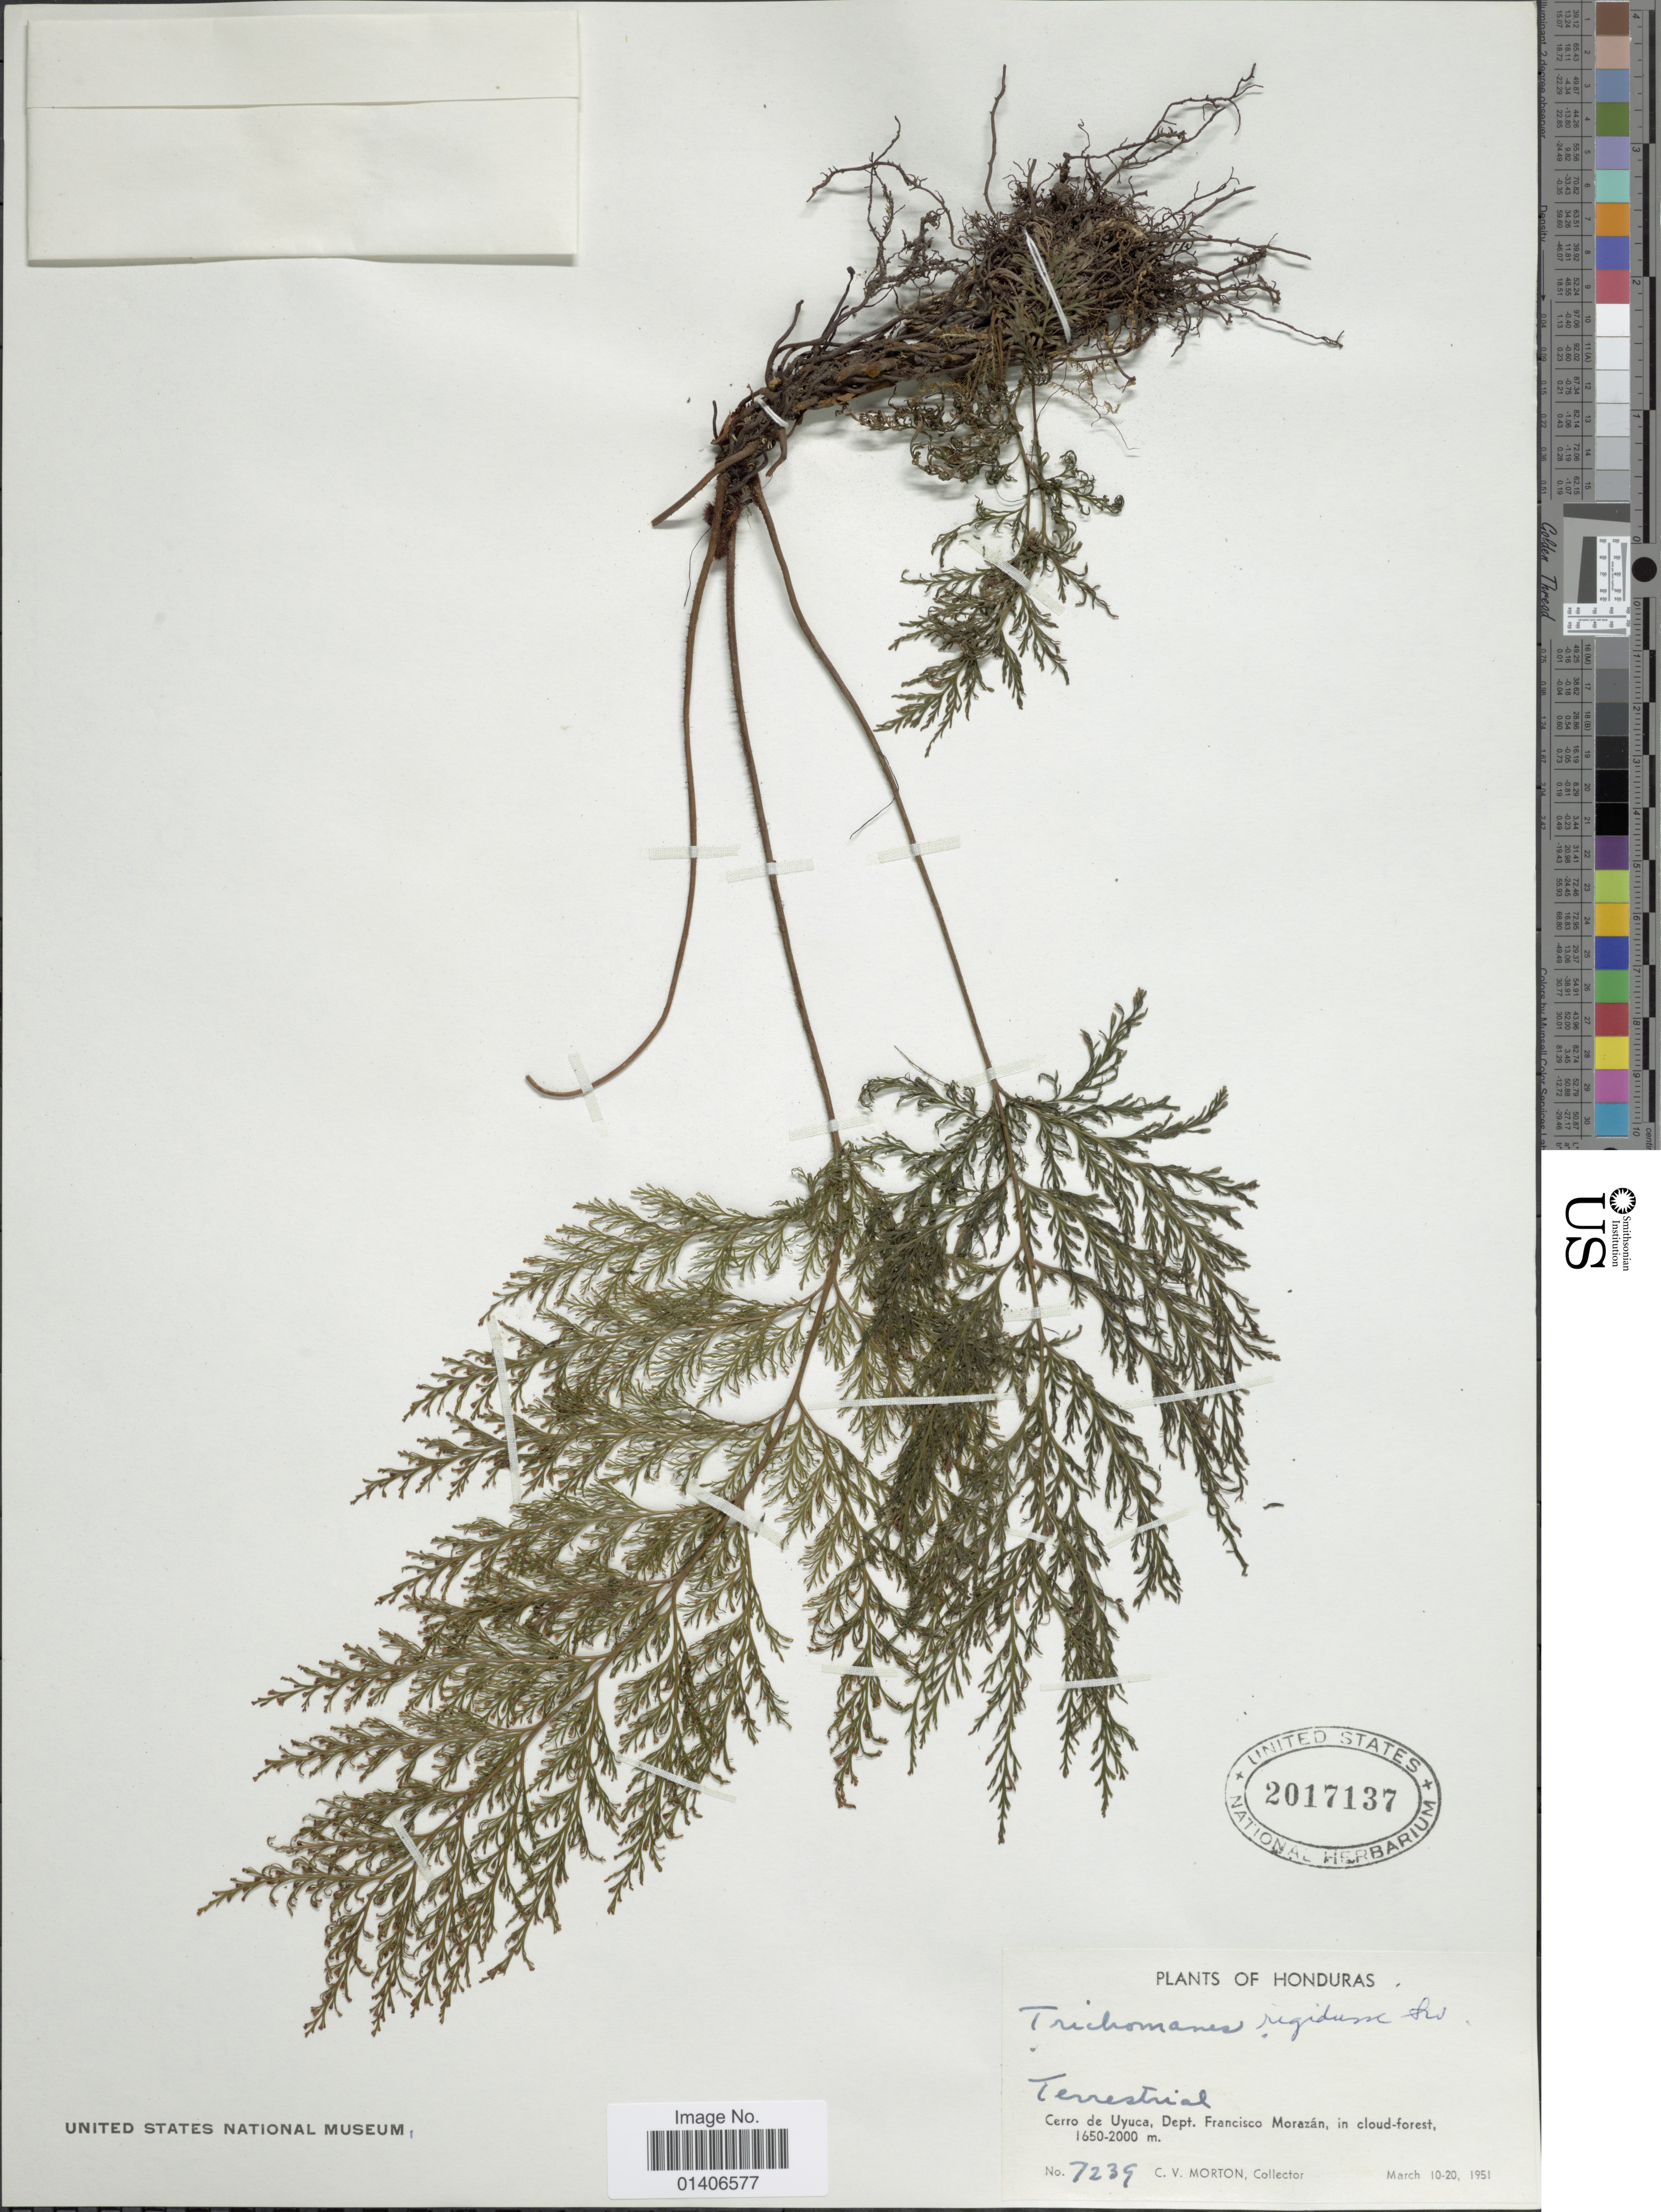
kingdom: Plantae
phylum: Tracheophyta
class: Polypodiopsida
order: Hymenophyllales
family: Hymenophyllaceae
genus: Abrodictyum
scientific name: Abrodictyum rigidum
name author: (Sw.) Ebihara & Dubuisson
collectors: C. V. Morton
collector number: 7239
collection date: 1951-03-10/1951-03-20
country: Honduras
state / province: Fco. Morazán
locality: Cerro de Uyuca, Dept. Francisco Morazán, in cloud forest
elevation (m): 1650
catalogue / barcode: US 2017137